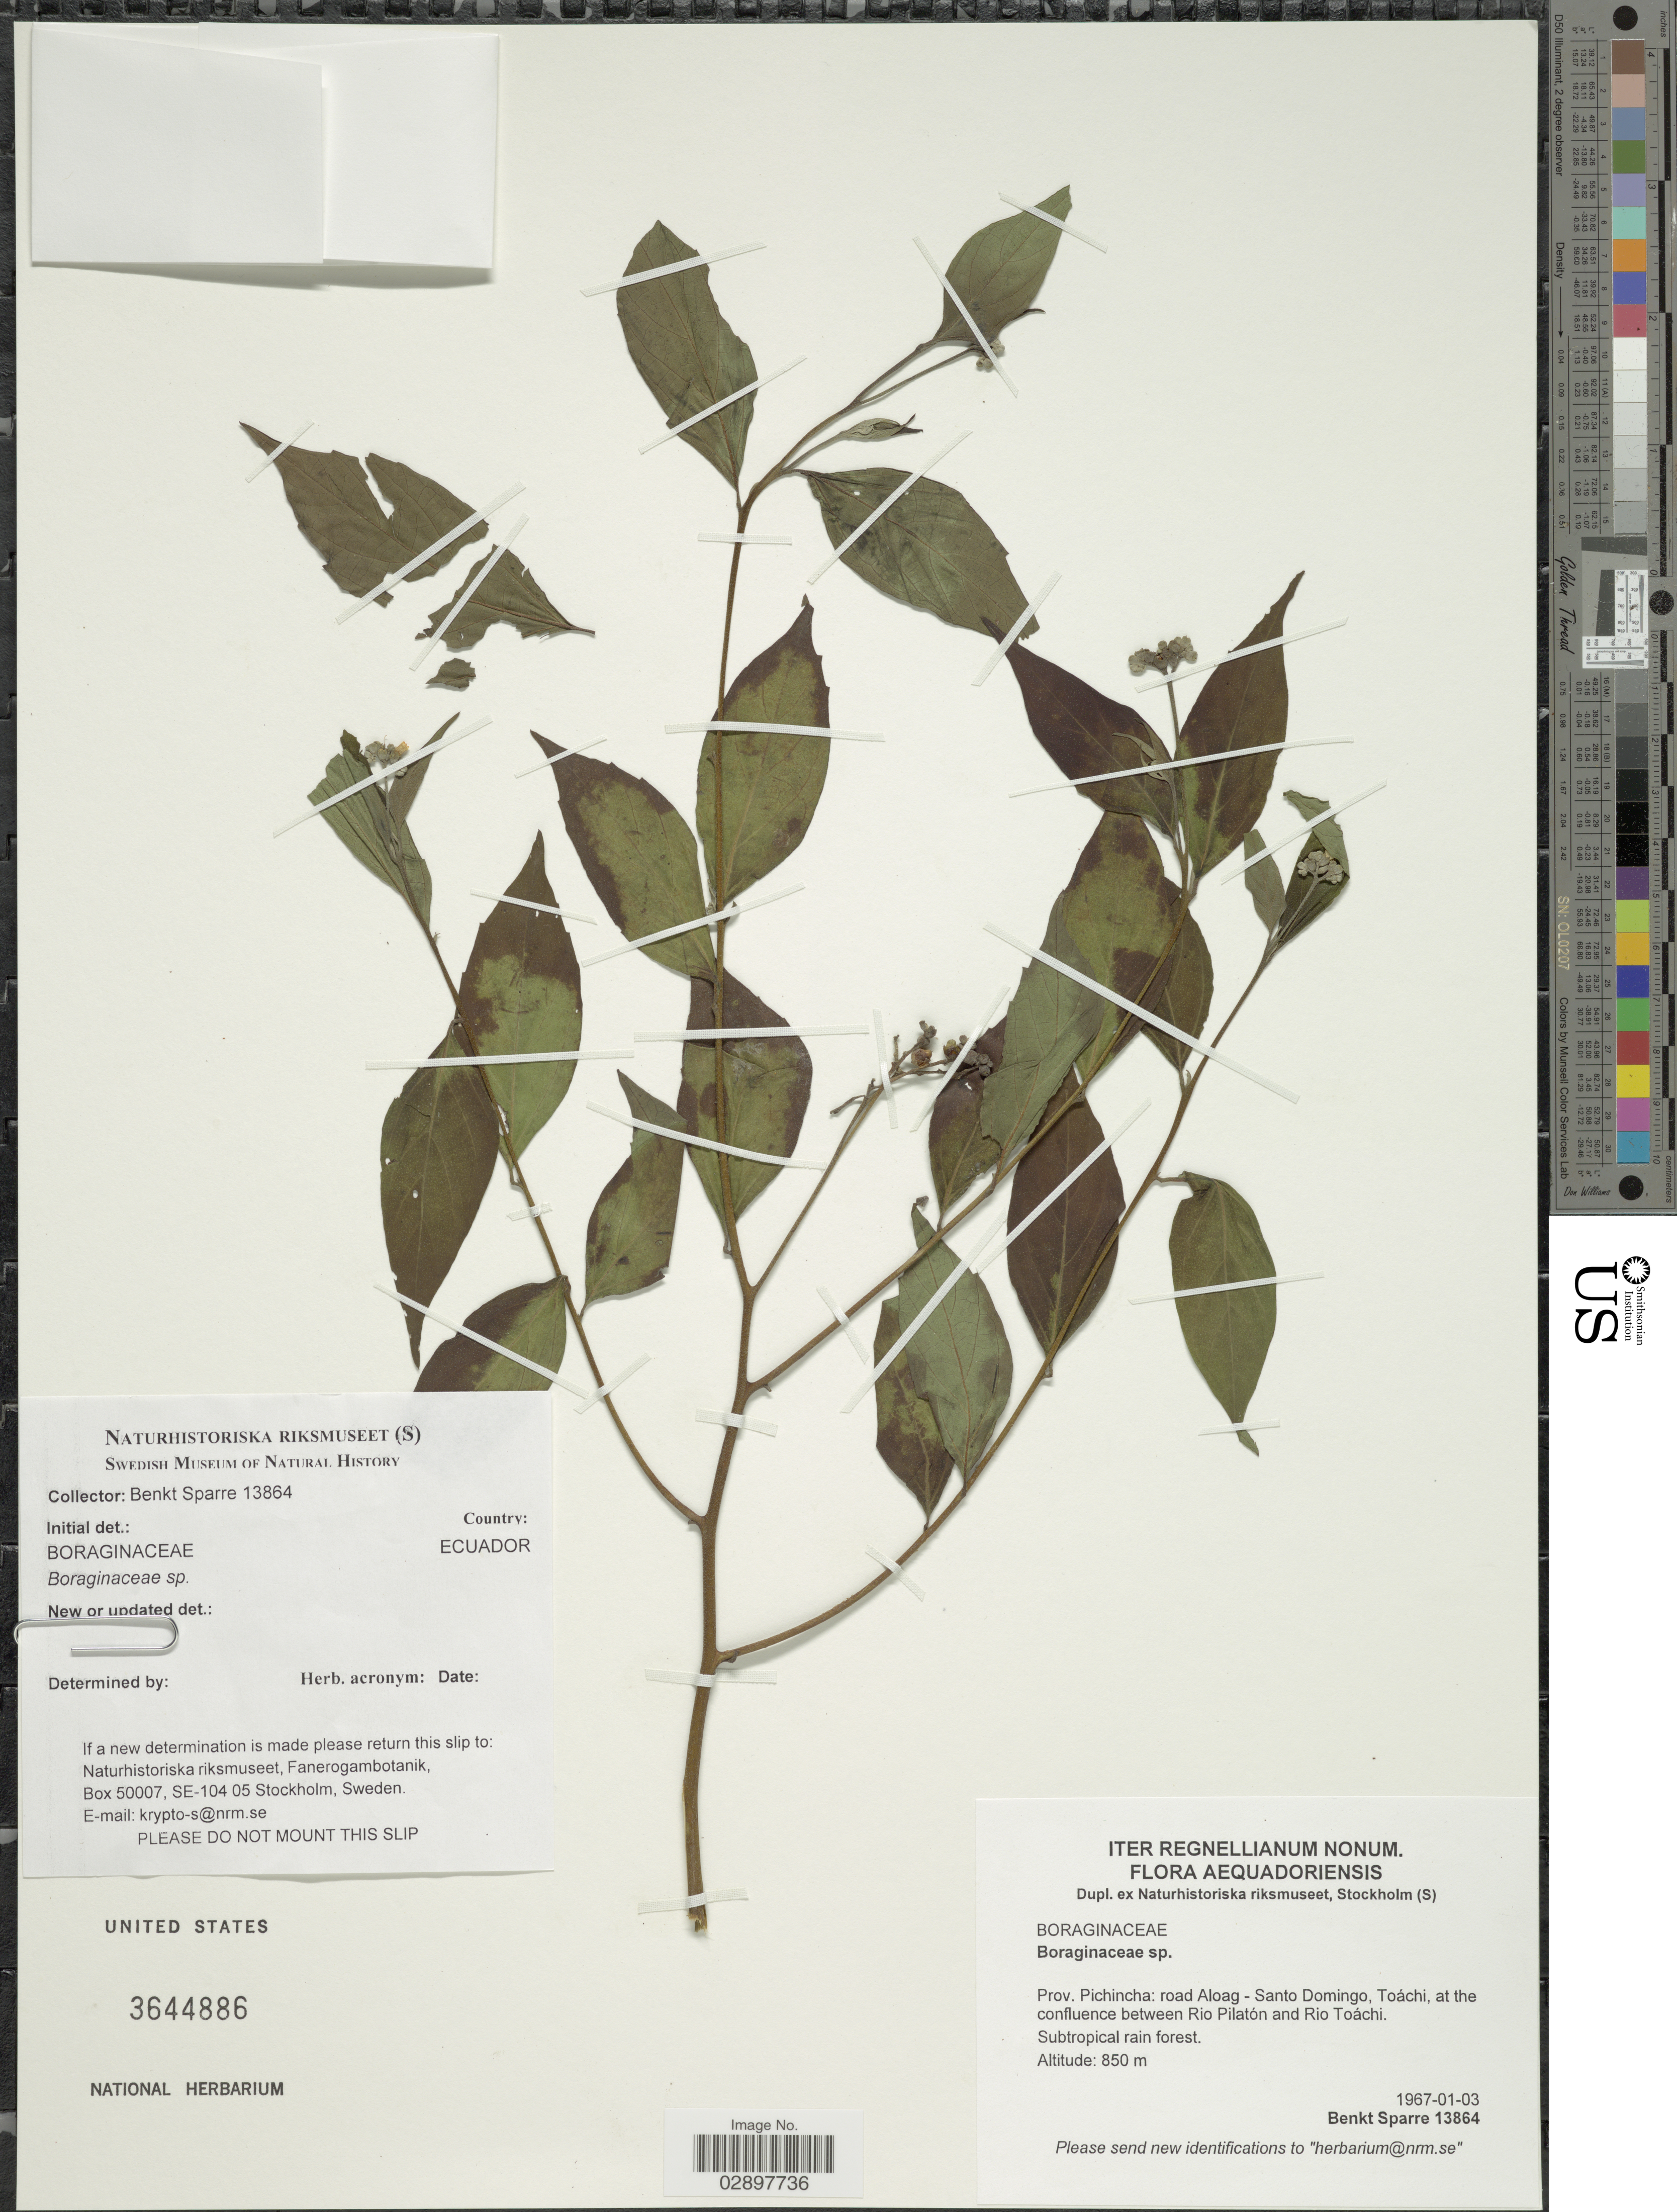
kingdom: Plantae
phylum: Tracheophyta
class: Magnoliopsida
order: Boraginales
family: Cordiaceae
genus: Varronia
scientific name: Varronia sp.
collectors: B. Sparre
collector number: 13864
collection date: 1967-01-03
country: Ecuador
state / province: Pichincha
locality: Prov. Pichincha: road Aloag - Santo Domingo, Toáchi, at the confluence between Rio Pilatón and Rio Toáchi.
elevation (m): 850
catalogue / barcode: US 3644886